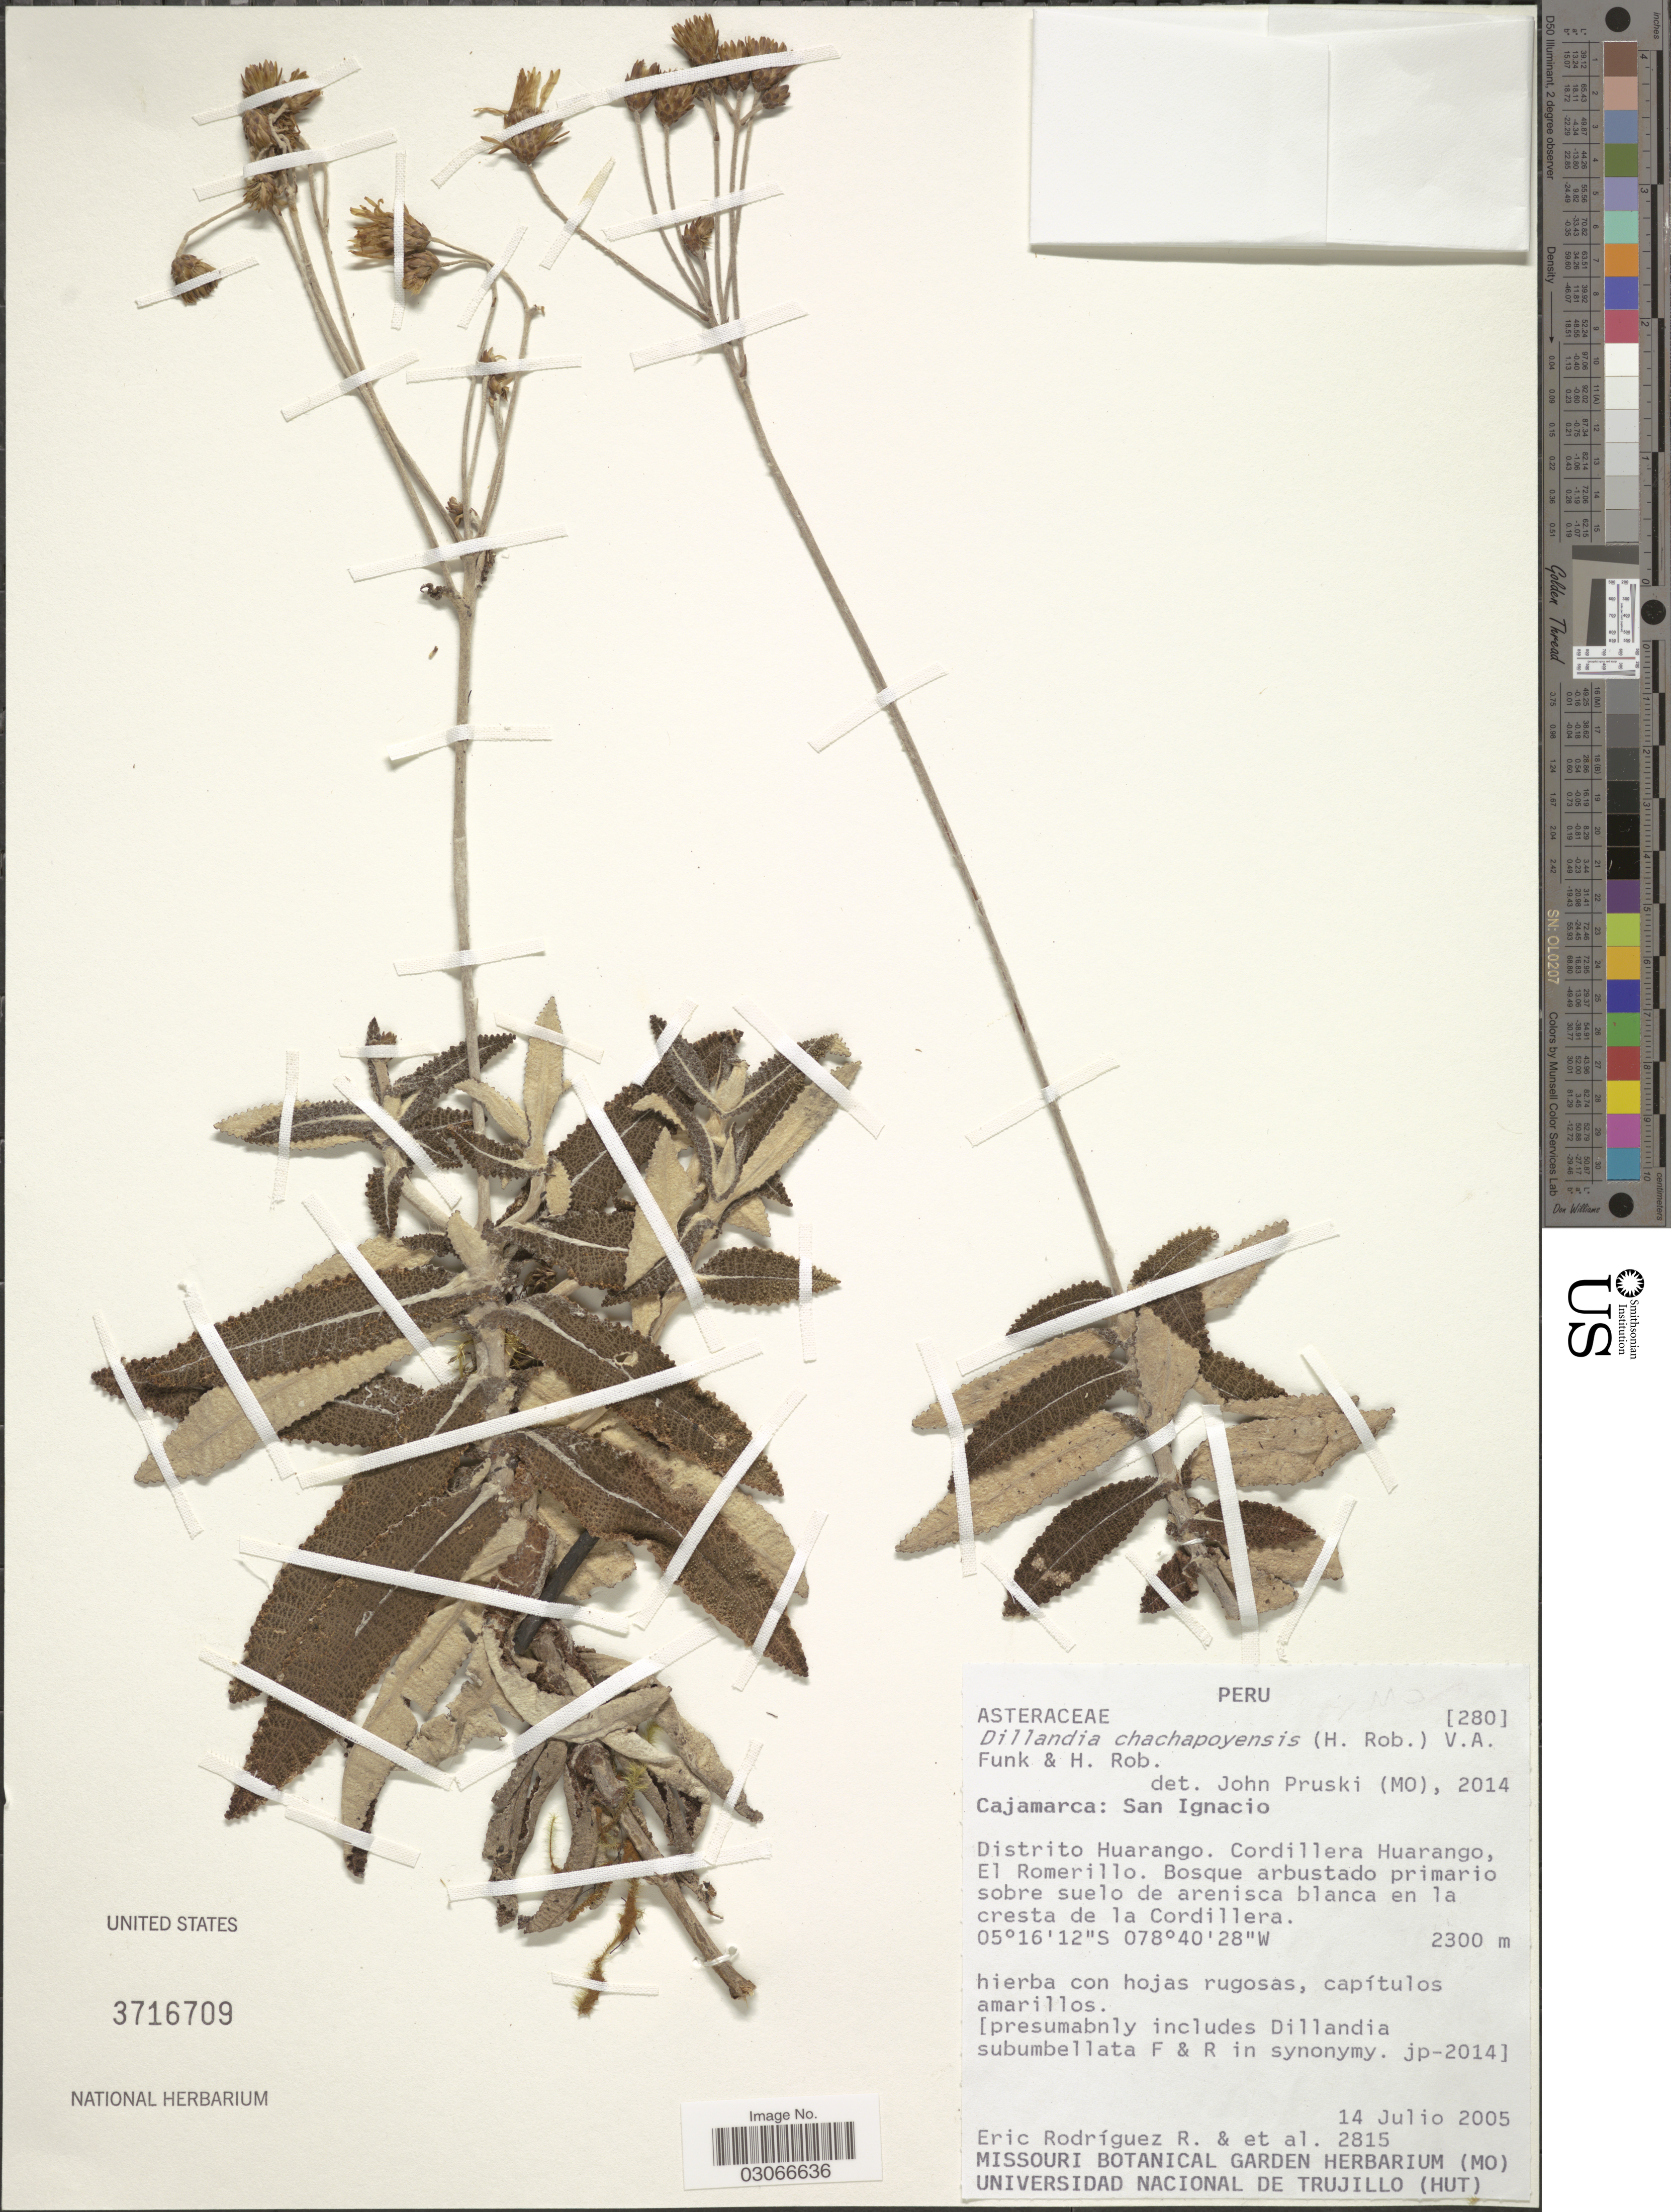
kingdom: Plantae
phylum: Tracheophyta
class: Magnoliopsida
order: Asterales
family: Asteraceae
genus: Dillandia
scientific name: Dillandia chachapoyensis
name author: (H. Rob.) V.A. Funk & H. Rob.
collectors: E. Rodriguez & et al.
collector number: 2815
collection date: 2005-07-14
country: Peru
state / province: Cajamarca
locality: San Ignacio. Distrito Huarango. Cordillera Huarango, El Romerillo.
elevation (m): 2300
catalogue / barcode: US 3716709